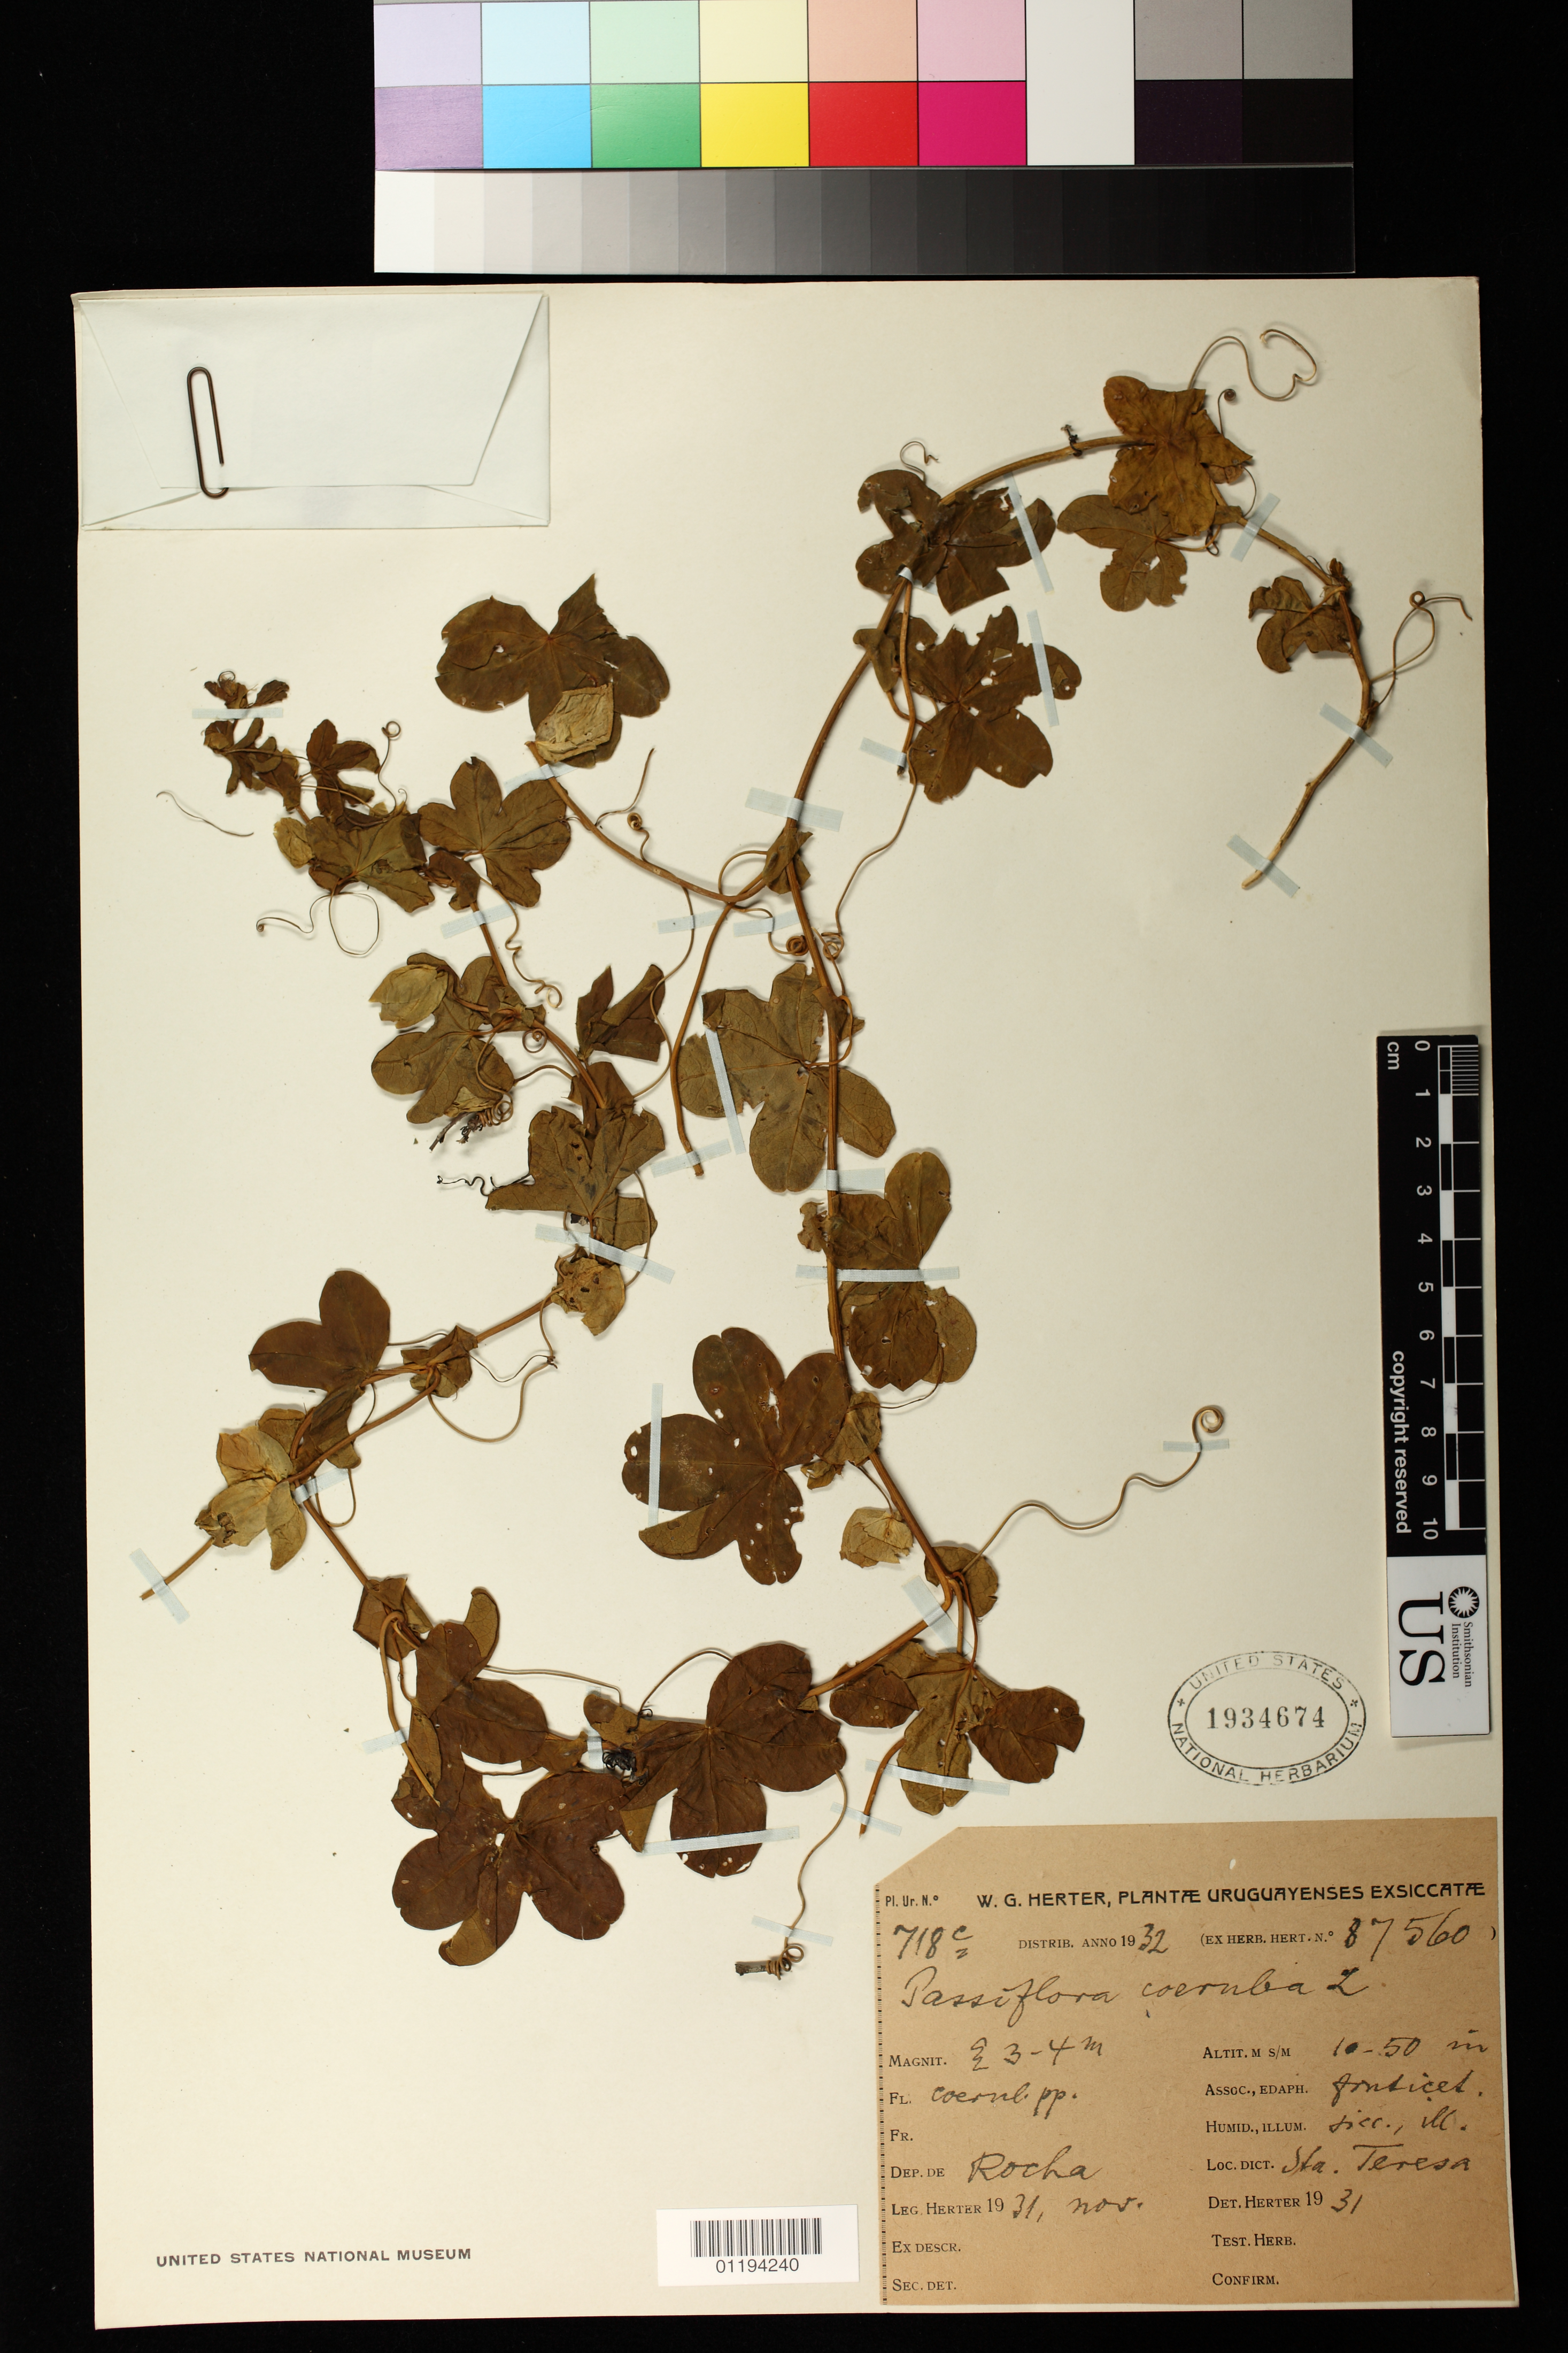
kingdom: Plantae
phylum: Tracheophyta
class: Magnoliopsida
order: Malpighiales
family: Passifloraceae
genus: Passiflora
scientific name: Passiflora caerulea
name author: L.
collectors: W. G. Herter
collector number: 718c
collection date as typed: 1931-11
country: Uruguay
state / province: Rocha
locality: Sta. Teresa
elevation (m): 10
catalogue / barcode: US 1934674